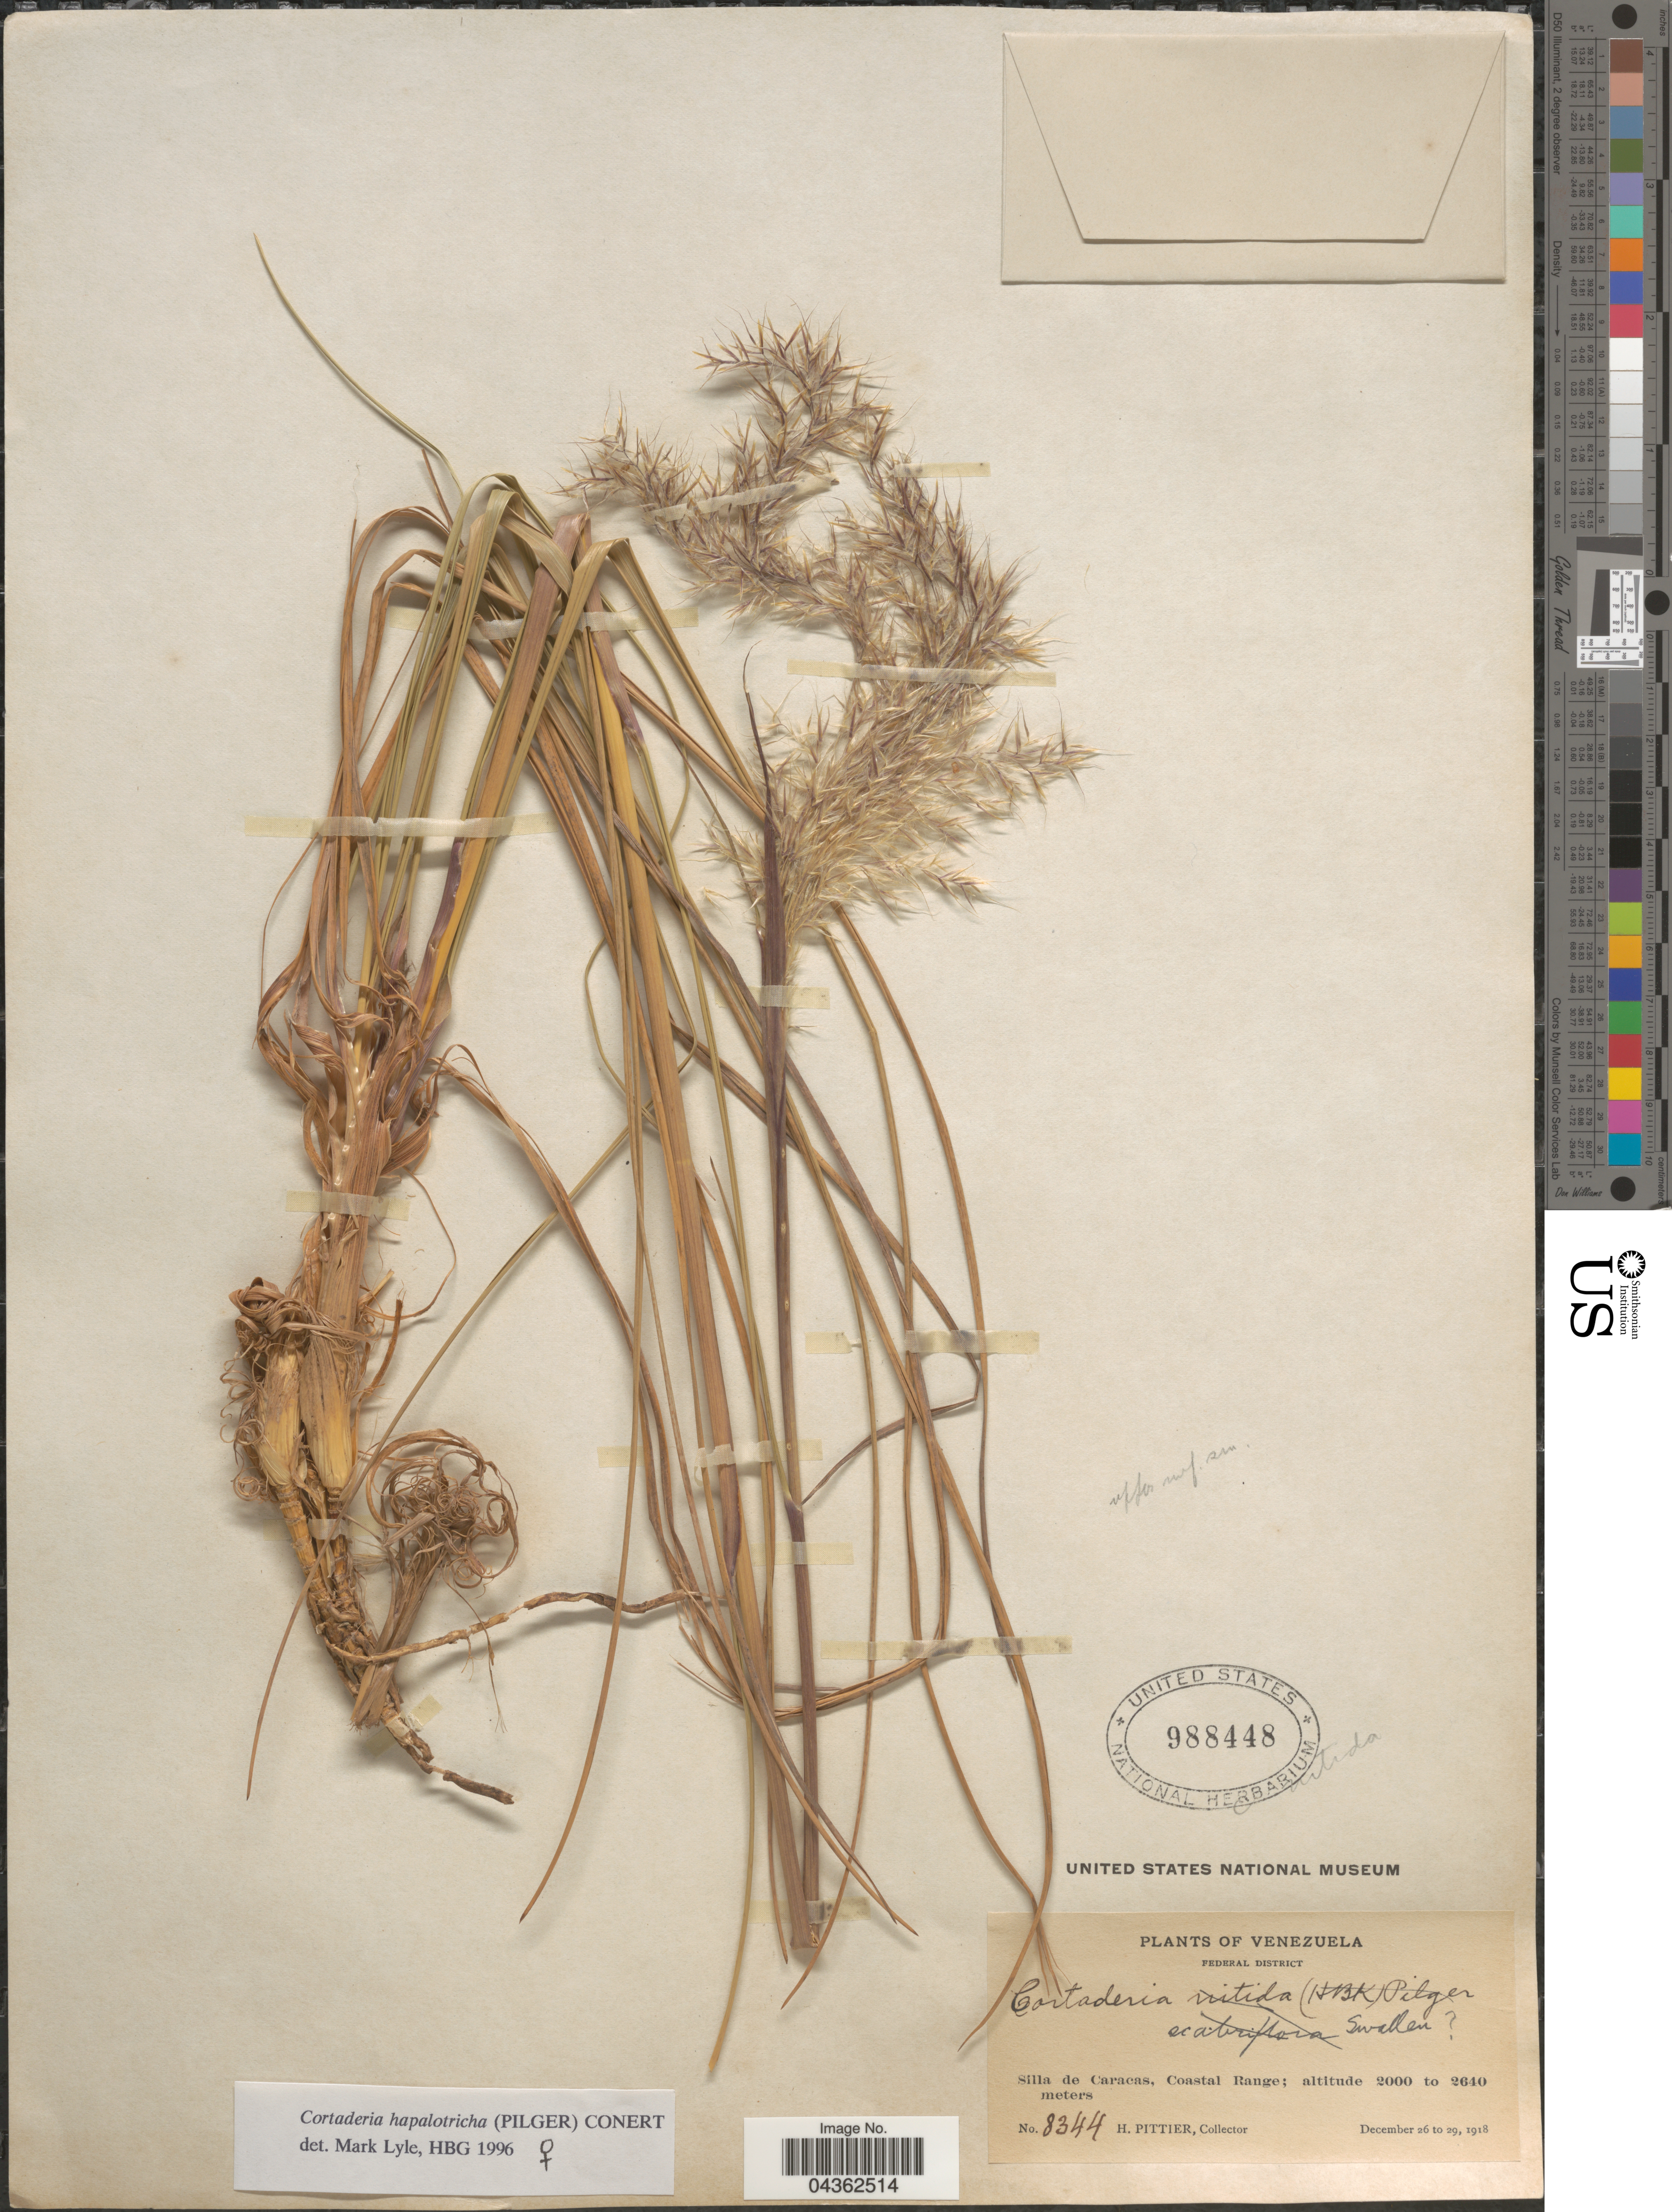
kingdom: Plantae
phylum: Tracheophyta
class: Liliopsida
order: Poales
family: Poaceae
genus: Cortaderia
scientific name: Cortaderia hapalotricha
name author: (Pilg.) Conert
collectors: H. F. Pittier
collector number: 8344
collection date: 1918-12-26/1918-12-29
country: Venezuela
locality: Federal District. Silla de Caracas, Coastal Range.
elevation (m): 2000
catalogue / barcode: US 988448